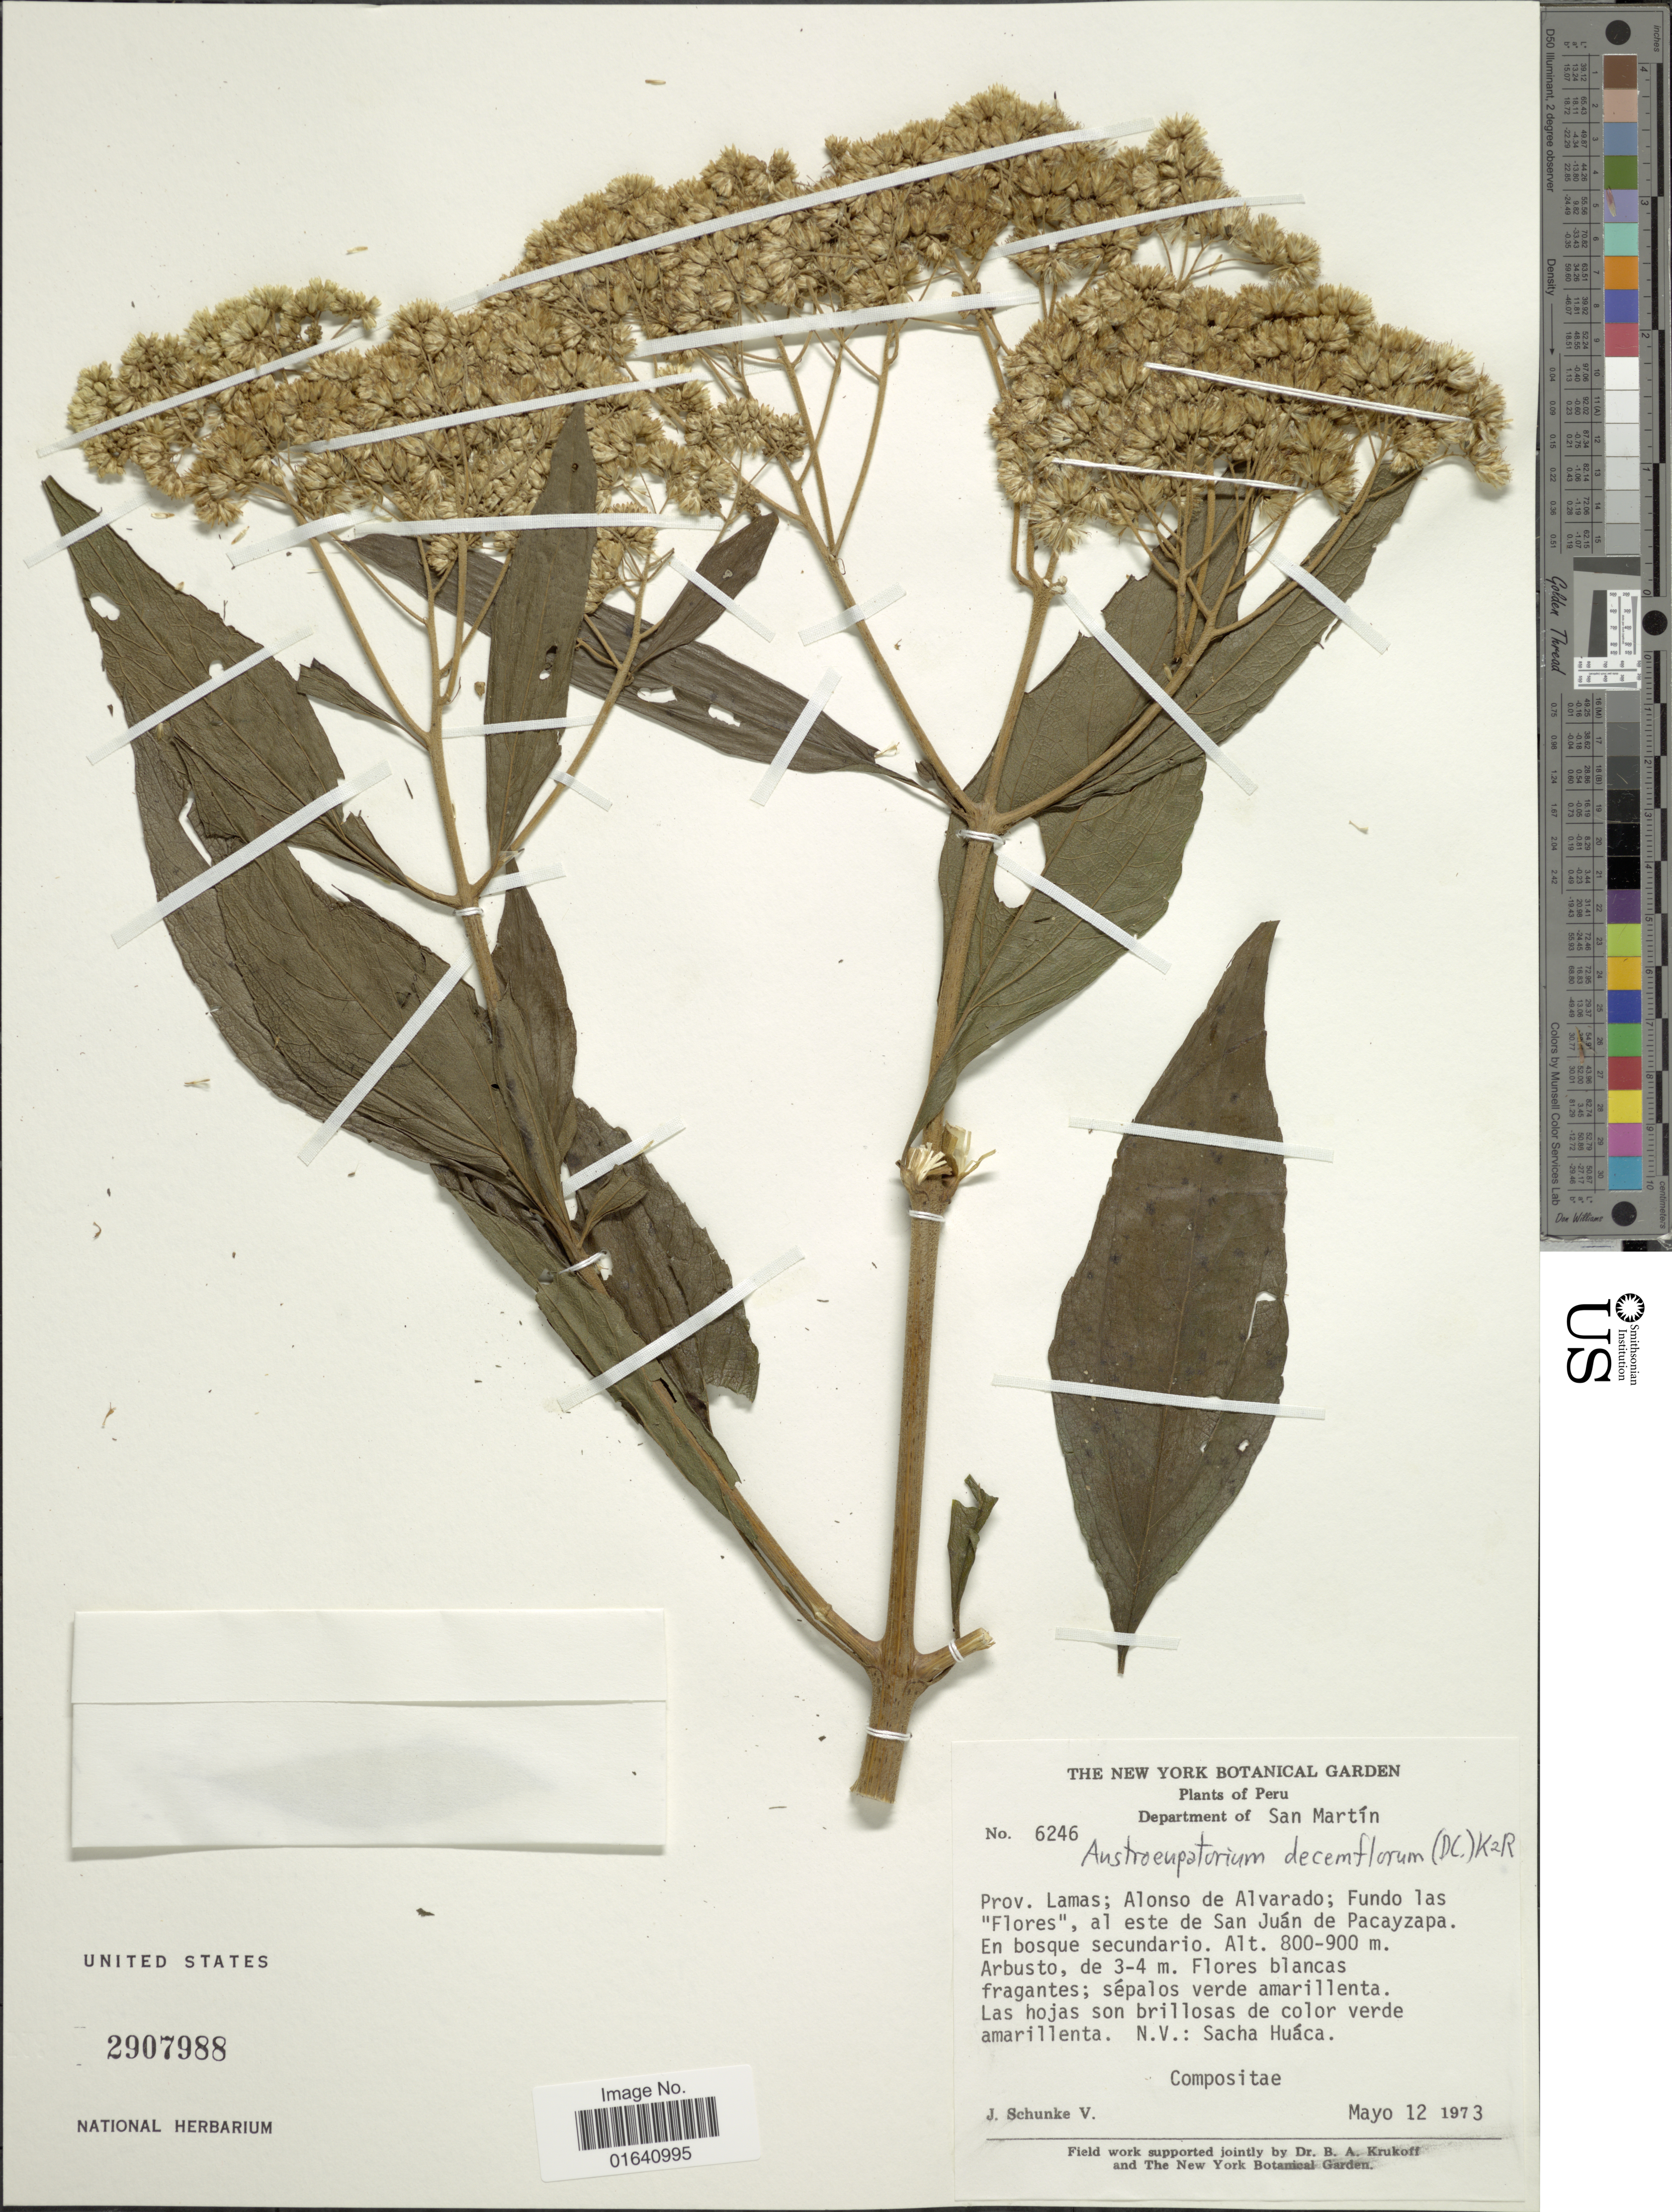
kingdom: Plantae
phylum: Tracheophyta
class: Magnoliopsida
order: Asterales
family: Asteraceae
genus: Austroeupatorium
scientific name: Austroeupatorium decemflorum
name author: (DC.) R.M. King & H. Rob.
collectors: J. Schunke Vigo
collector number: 6246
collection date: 1973-05-12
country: Peru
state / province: San Martín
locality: Department of San Martín, Prov. lamas; Alonso de Alvarado; Fundo las 'Flores', al este de San Juán de Pacayzapa. En bosque secundario. Las hojas son brillosas de color verde amarllenta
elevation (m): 800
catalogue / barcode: US 2907988